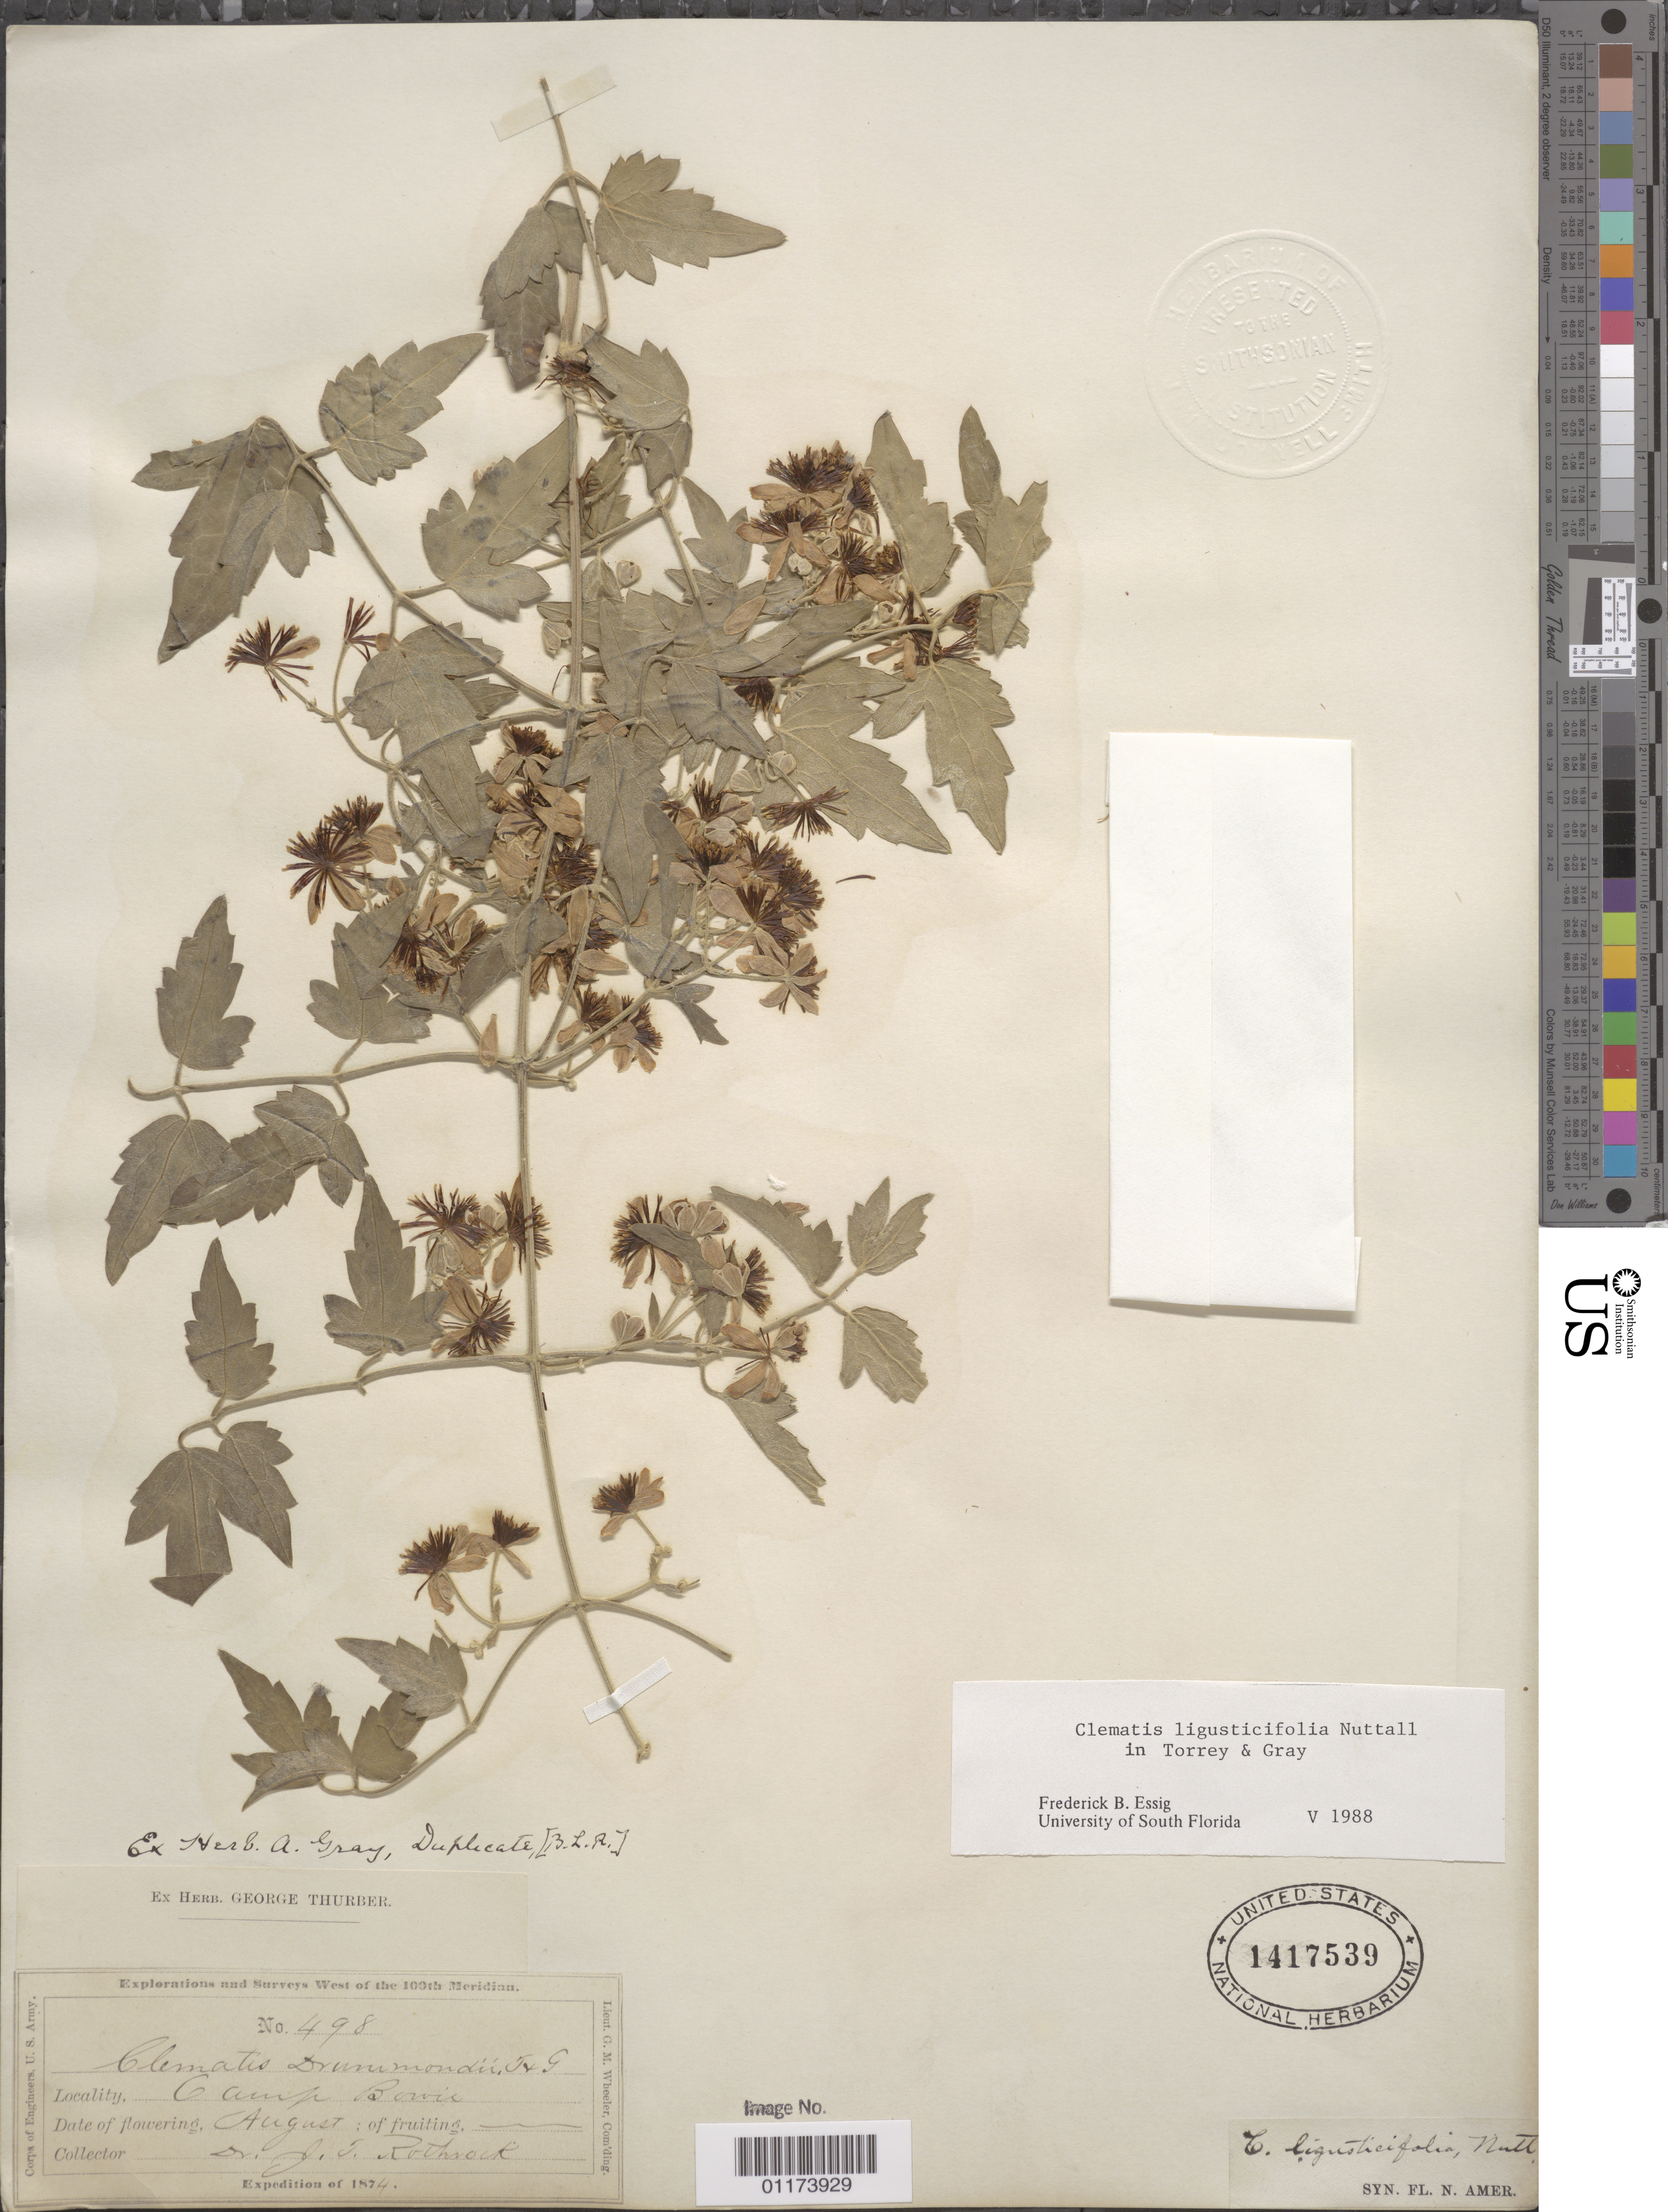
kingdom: Plantae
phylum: Tracheophyta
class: Magnoliopsida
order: Ranunculales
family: Ranunculaceae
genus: Clematis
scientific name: Clematis ligusticifolia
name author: Nutt.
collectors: J. T. Rothrock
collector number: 498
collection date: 1874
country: United States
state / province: Arizona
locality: Camp Bowie.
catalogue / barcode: US 1417539